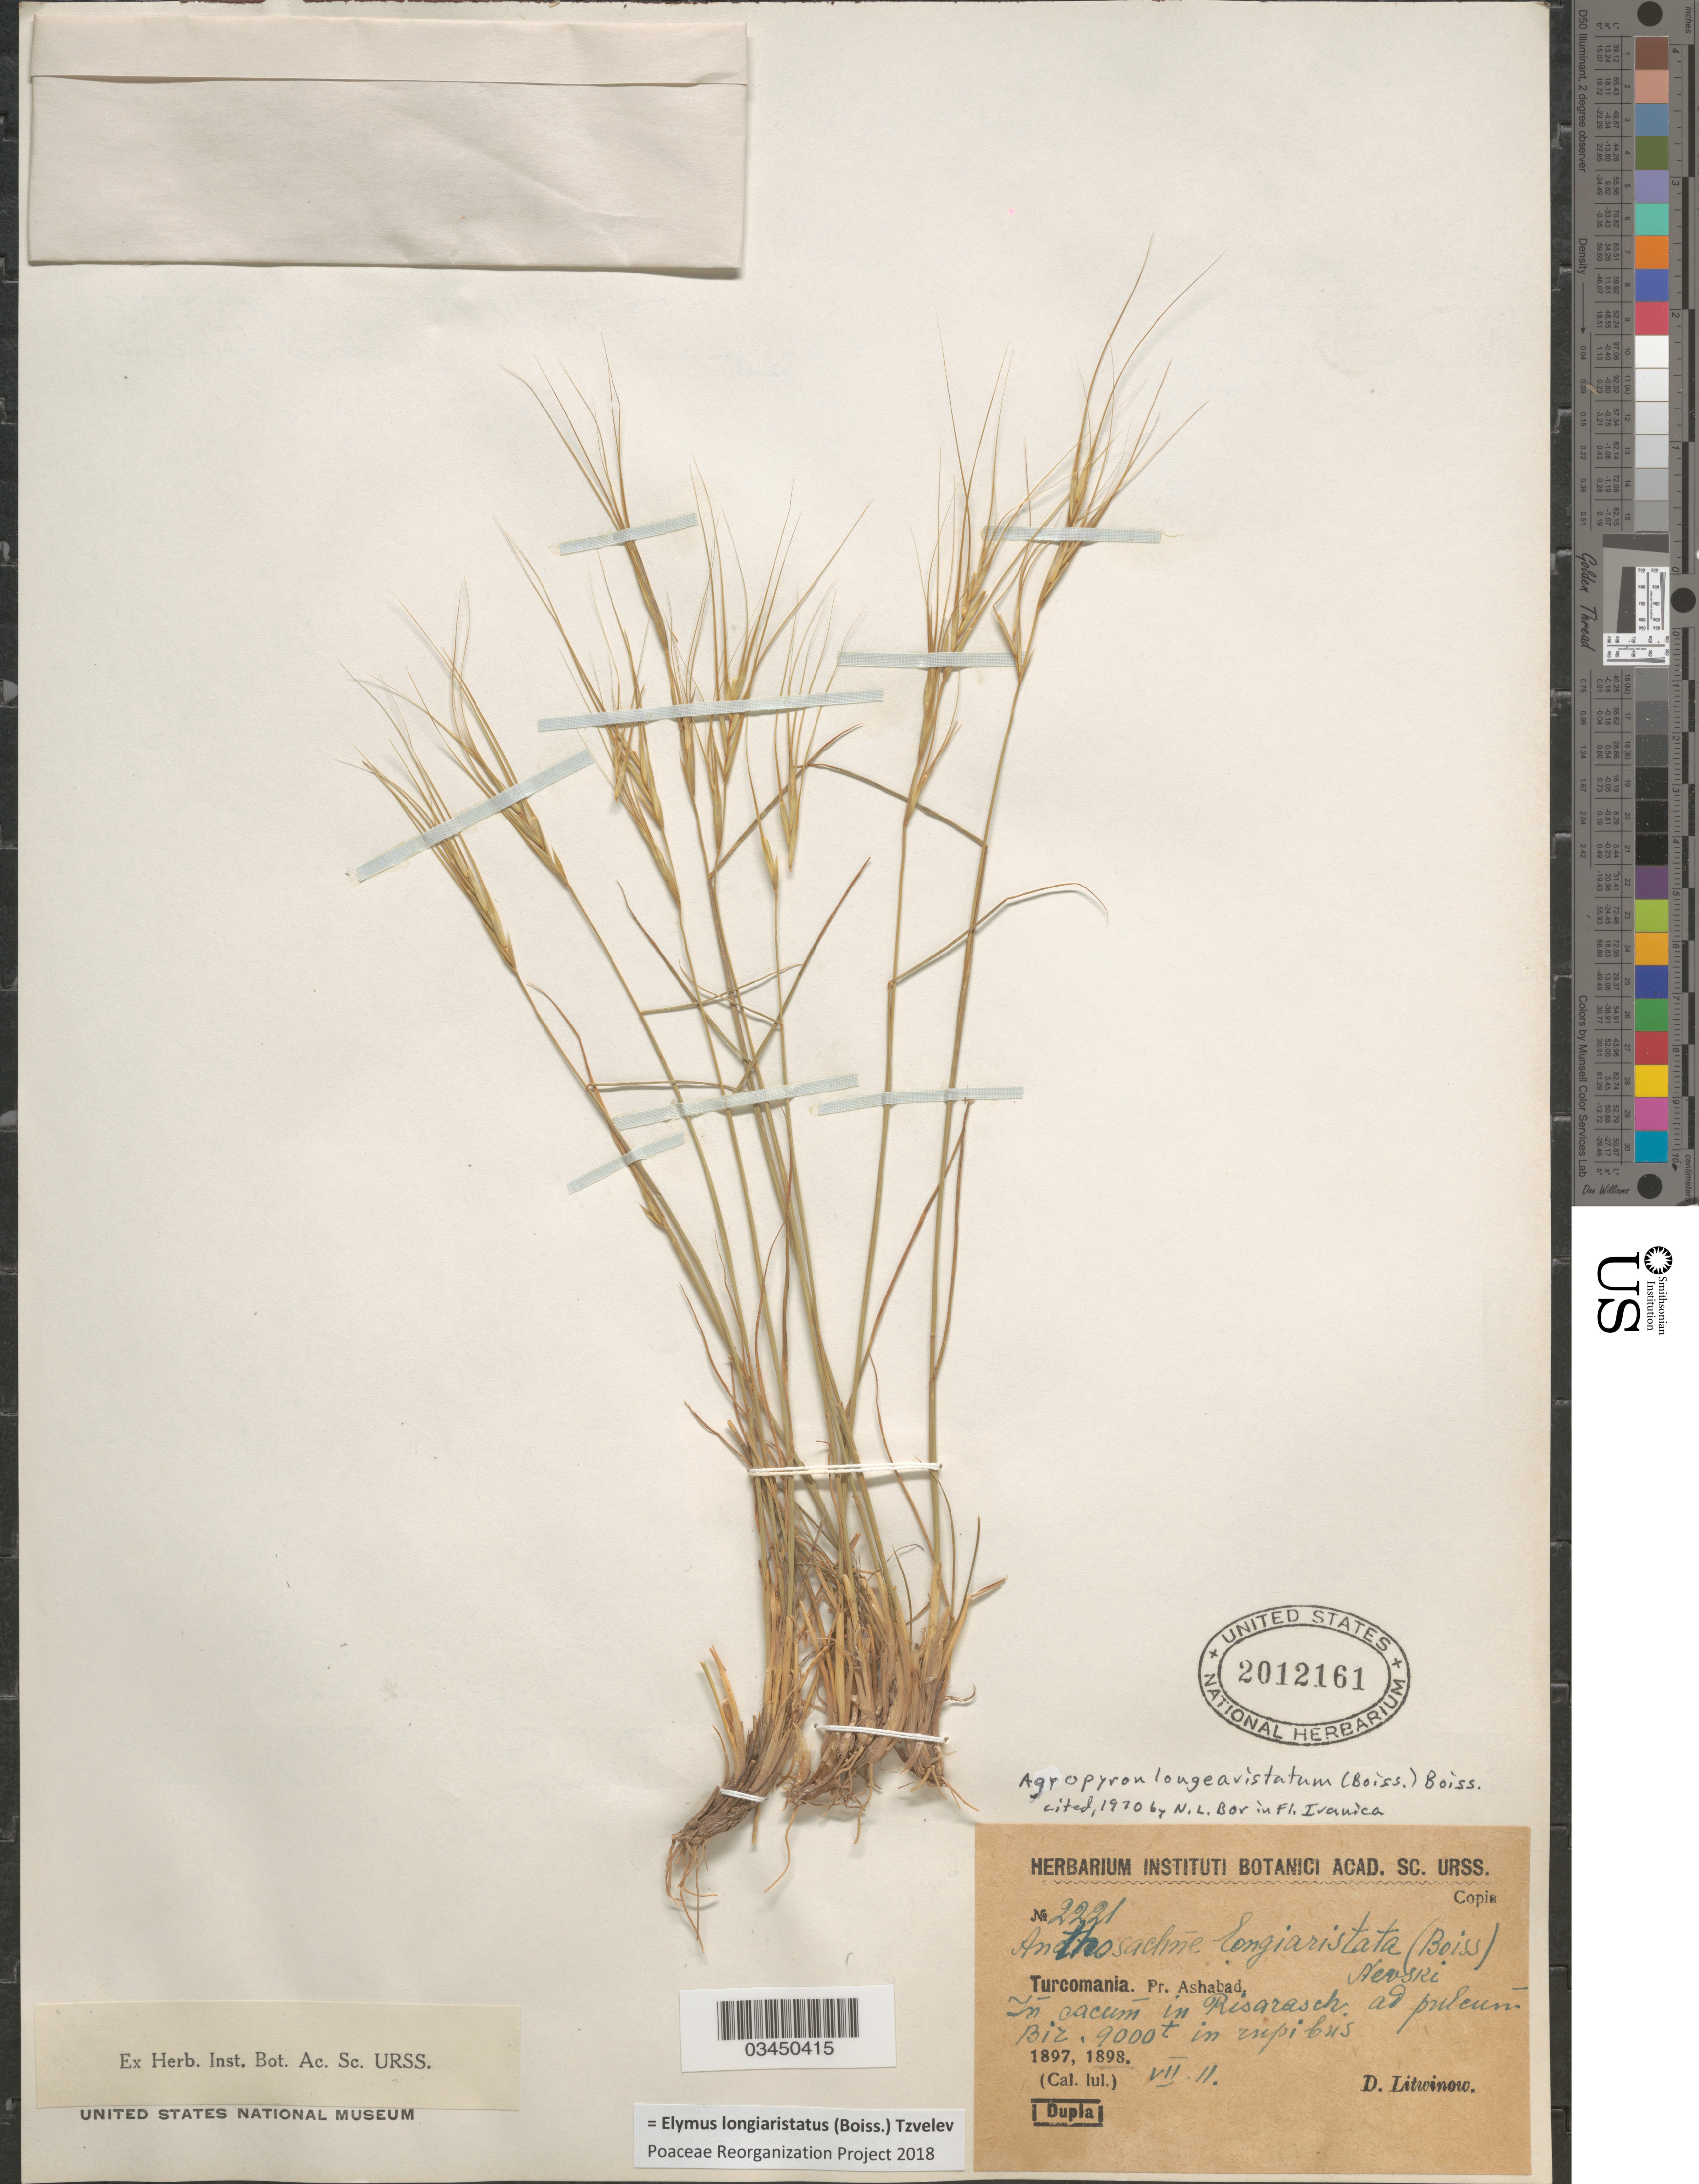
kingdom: Plantae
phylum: Tracheophyta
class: Liliopsida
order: Poales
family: Poaceae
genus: Elymus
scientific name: Elymus longiaristatus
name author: (Boiss.) Tzvelev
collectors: D. Litwinow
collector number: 2221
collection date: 1898-07-11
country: Turkmenistan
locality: Turcomania. Pr. Ashabad. In cacum in Risarasch ad pulcum Bir. in rupibus.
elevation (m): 2743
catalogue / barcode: US 2012161